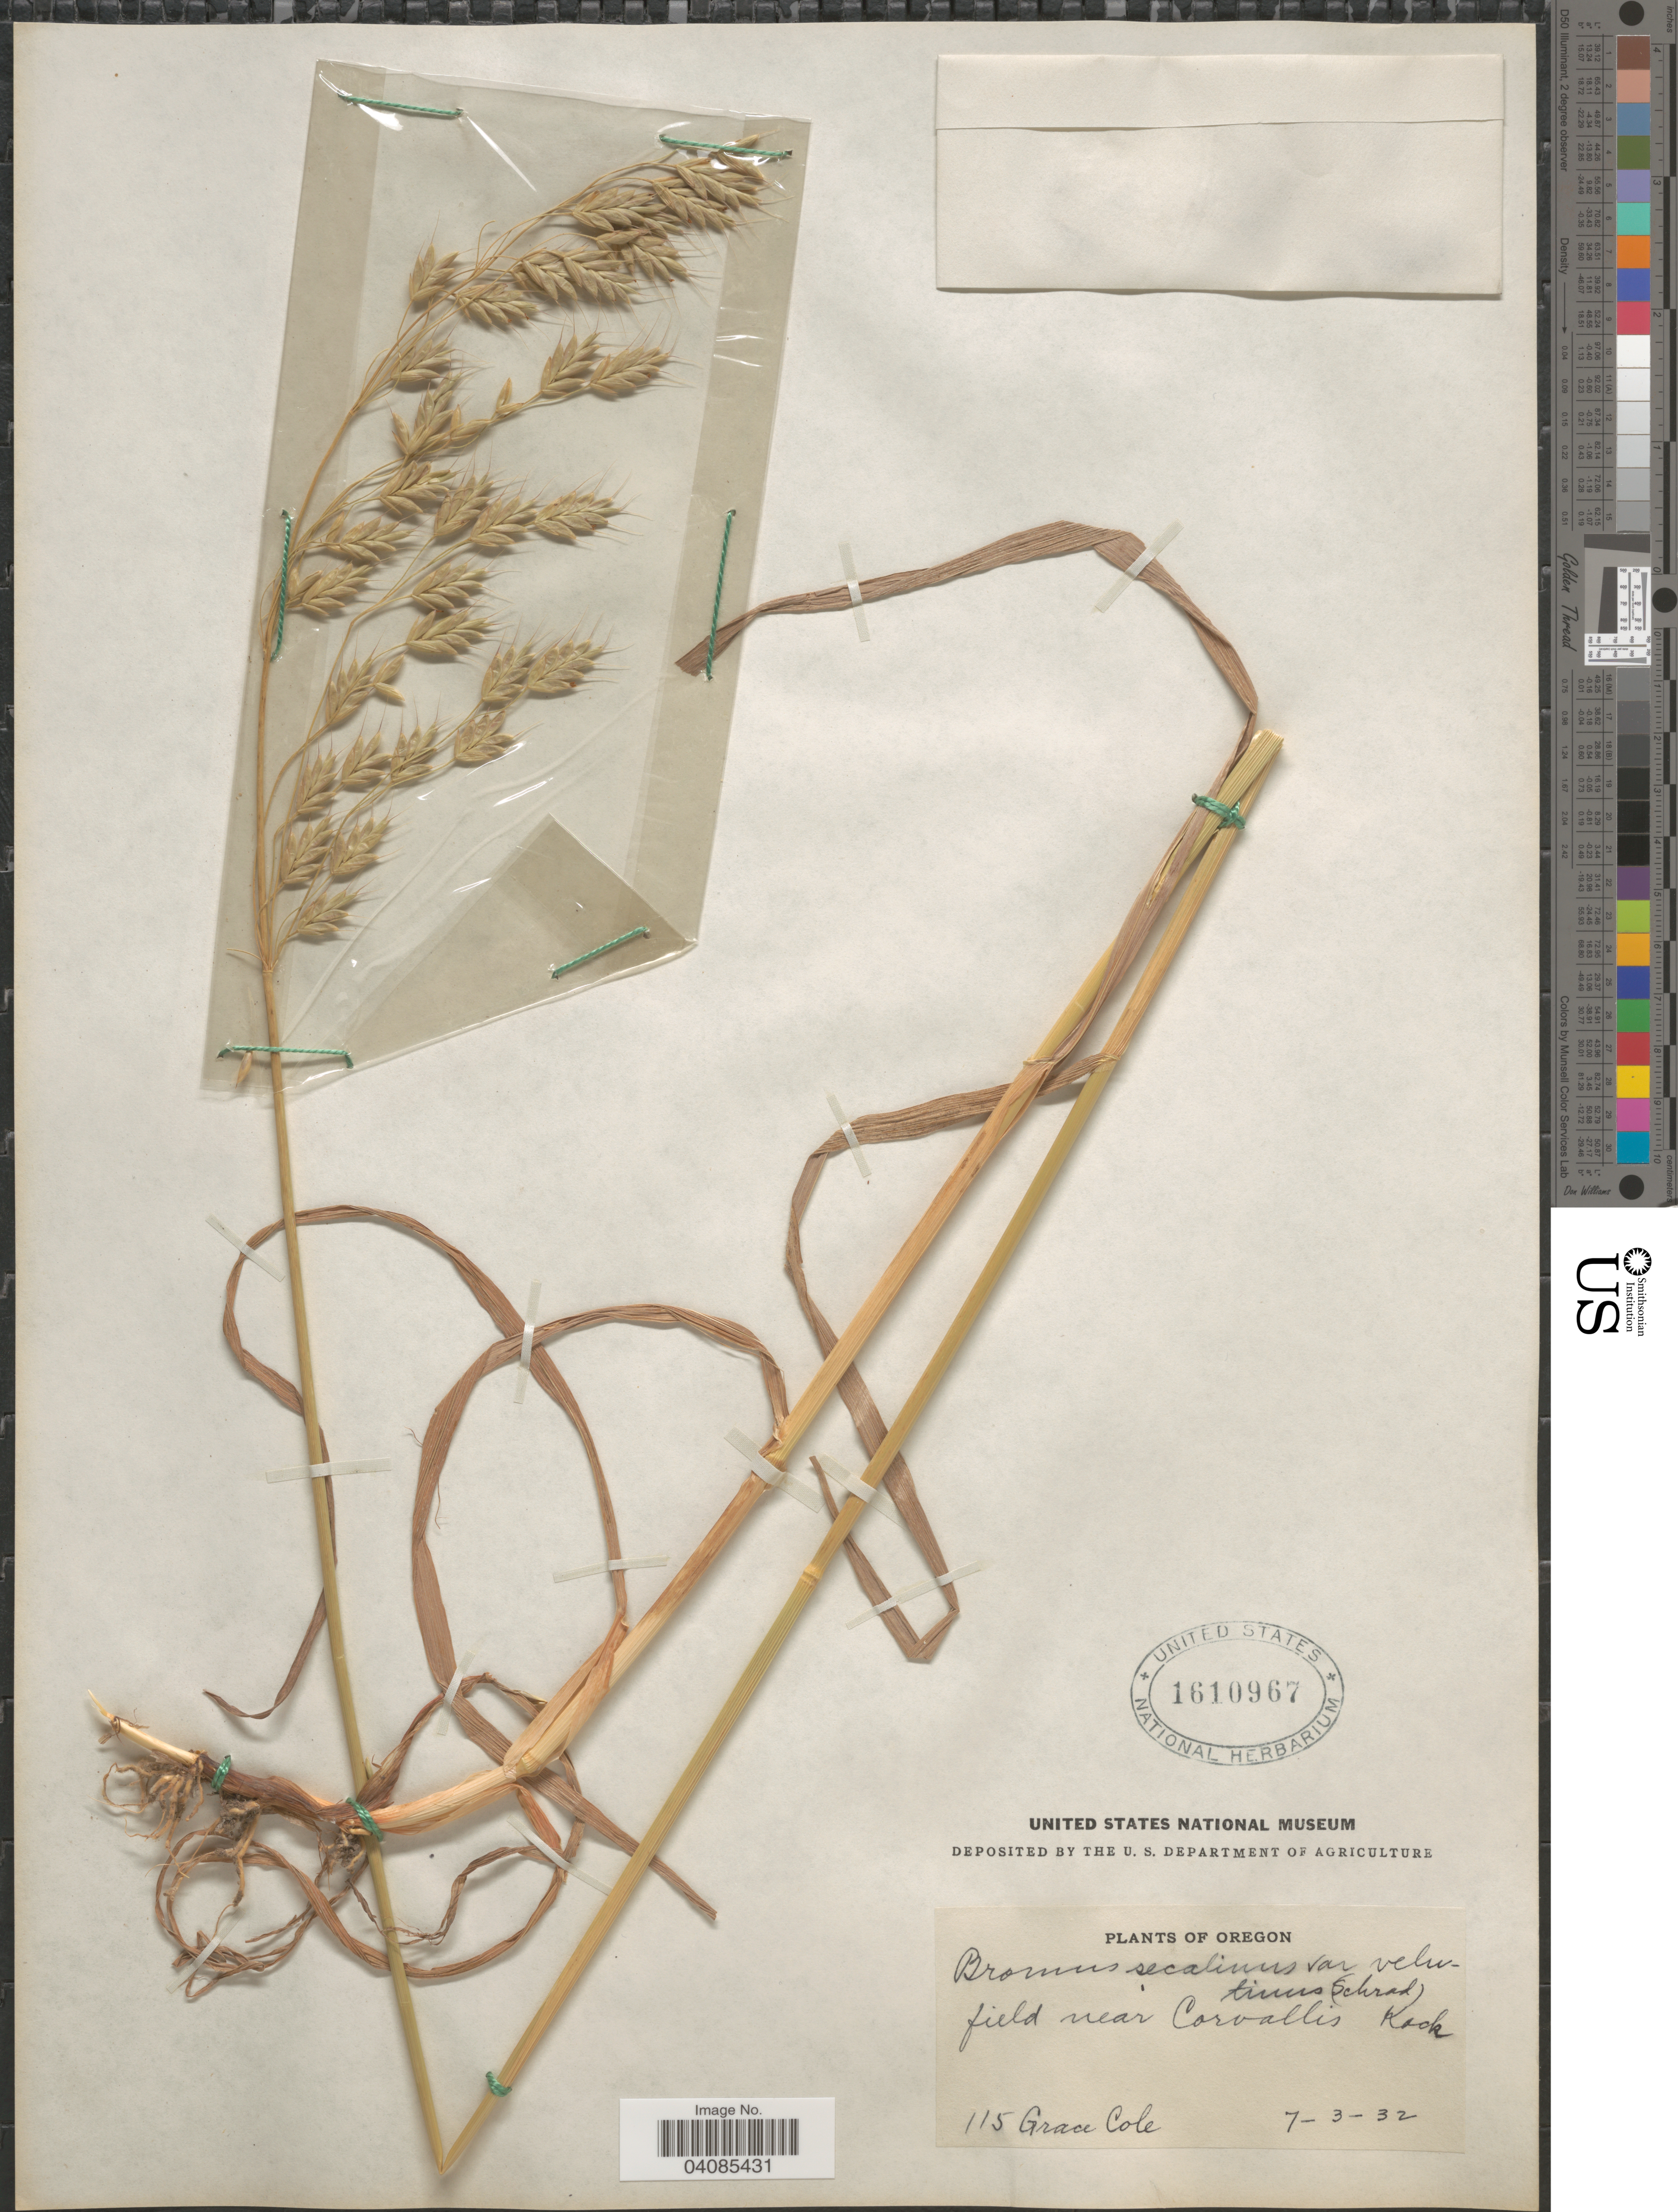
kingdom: Plantae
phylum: Tracheophyta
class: Liliopsida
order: Poales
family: Poaceae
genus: Bromus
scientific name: Bromus secalinus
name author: L.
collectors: G. Cole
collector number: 115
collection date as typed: Transcribed d/m/y: 3/7/32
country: United States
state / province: Oregon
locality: Field near Corvallis.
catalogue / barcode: US 1610967